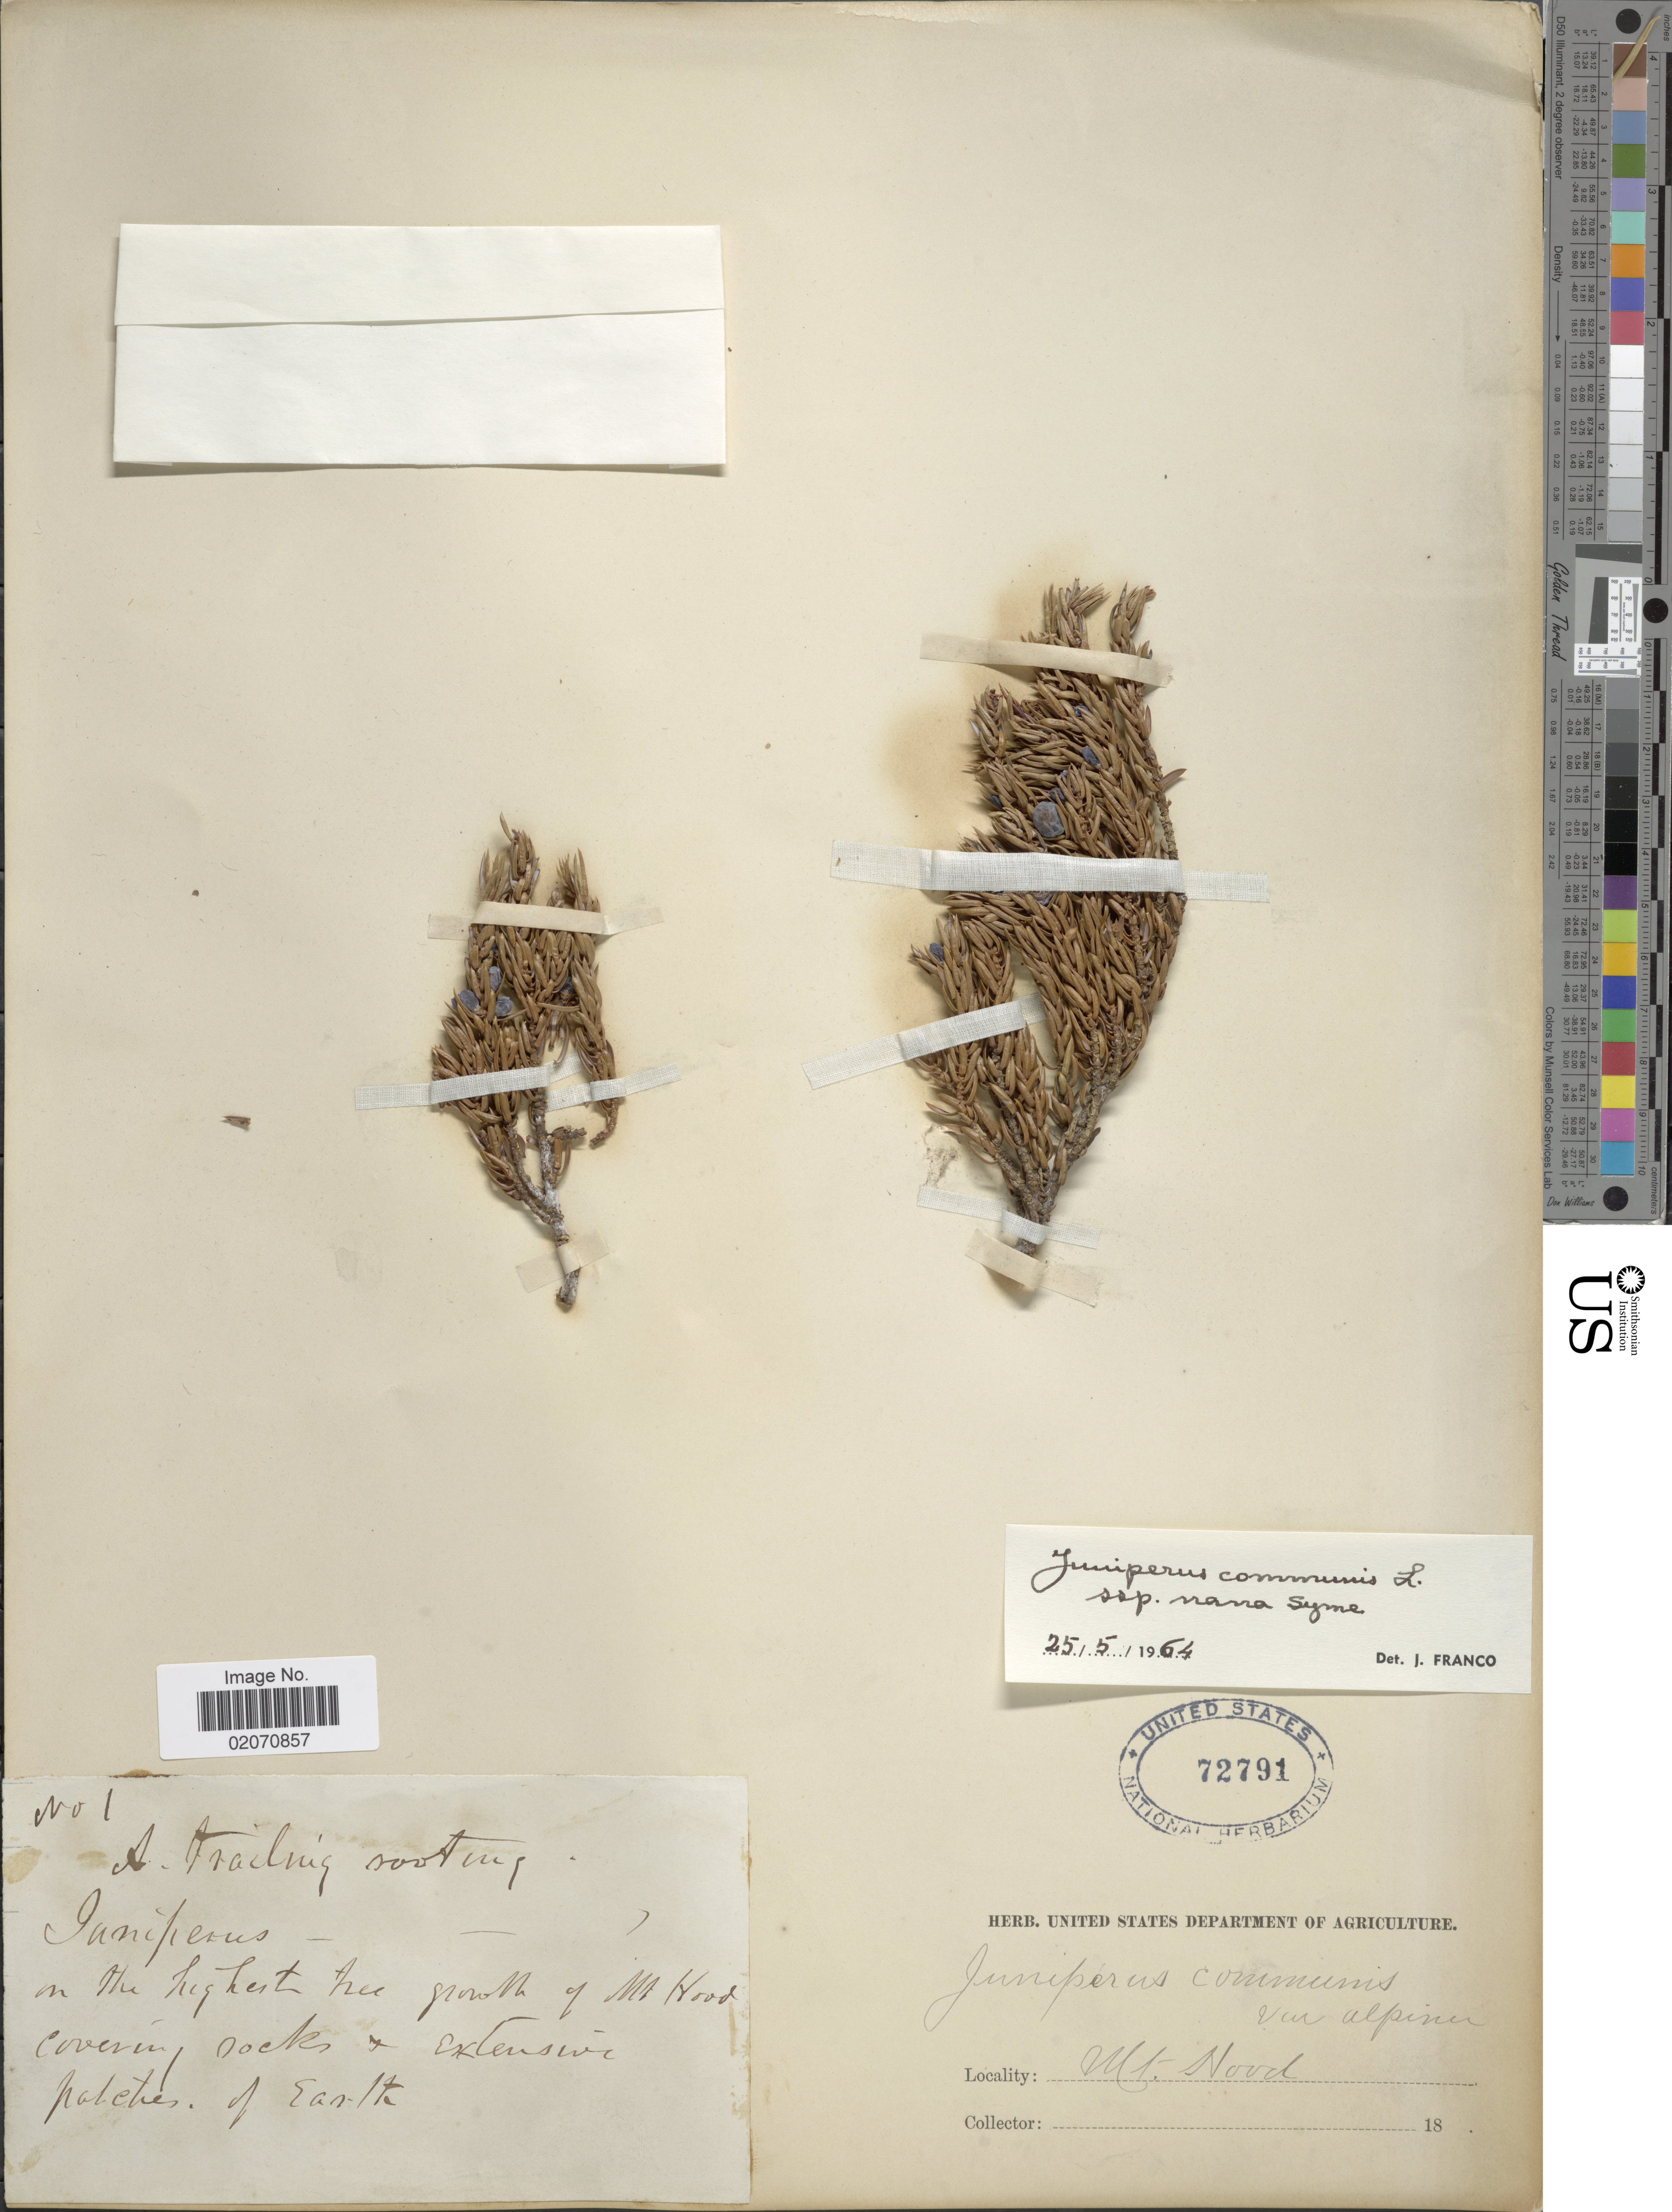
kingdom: Plantae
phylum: Tracheophyta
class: Pinopsida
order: Pinales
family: Cupressaceae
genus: Juniperus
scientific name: Juniperus communis subsp. nana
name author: (Willd.) Syme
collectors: ex herb. United States National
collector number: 1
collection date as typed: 18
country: United States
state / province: Oregon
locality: Mt. Hood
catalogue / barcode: US 72791